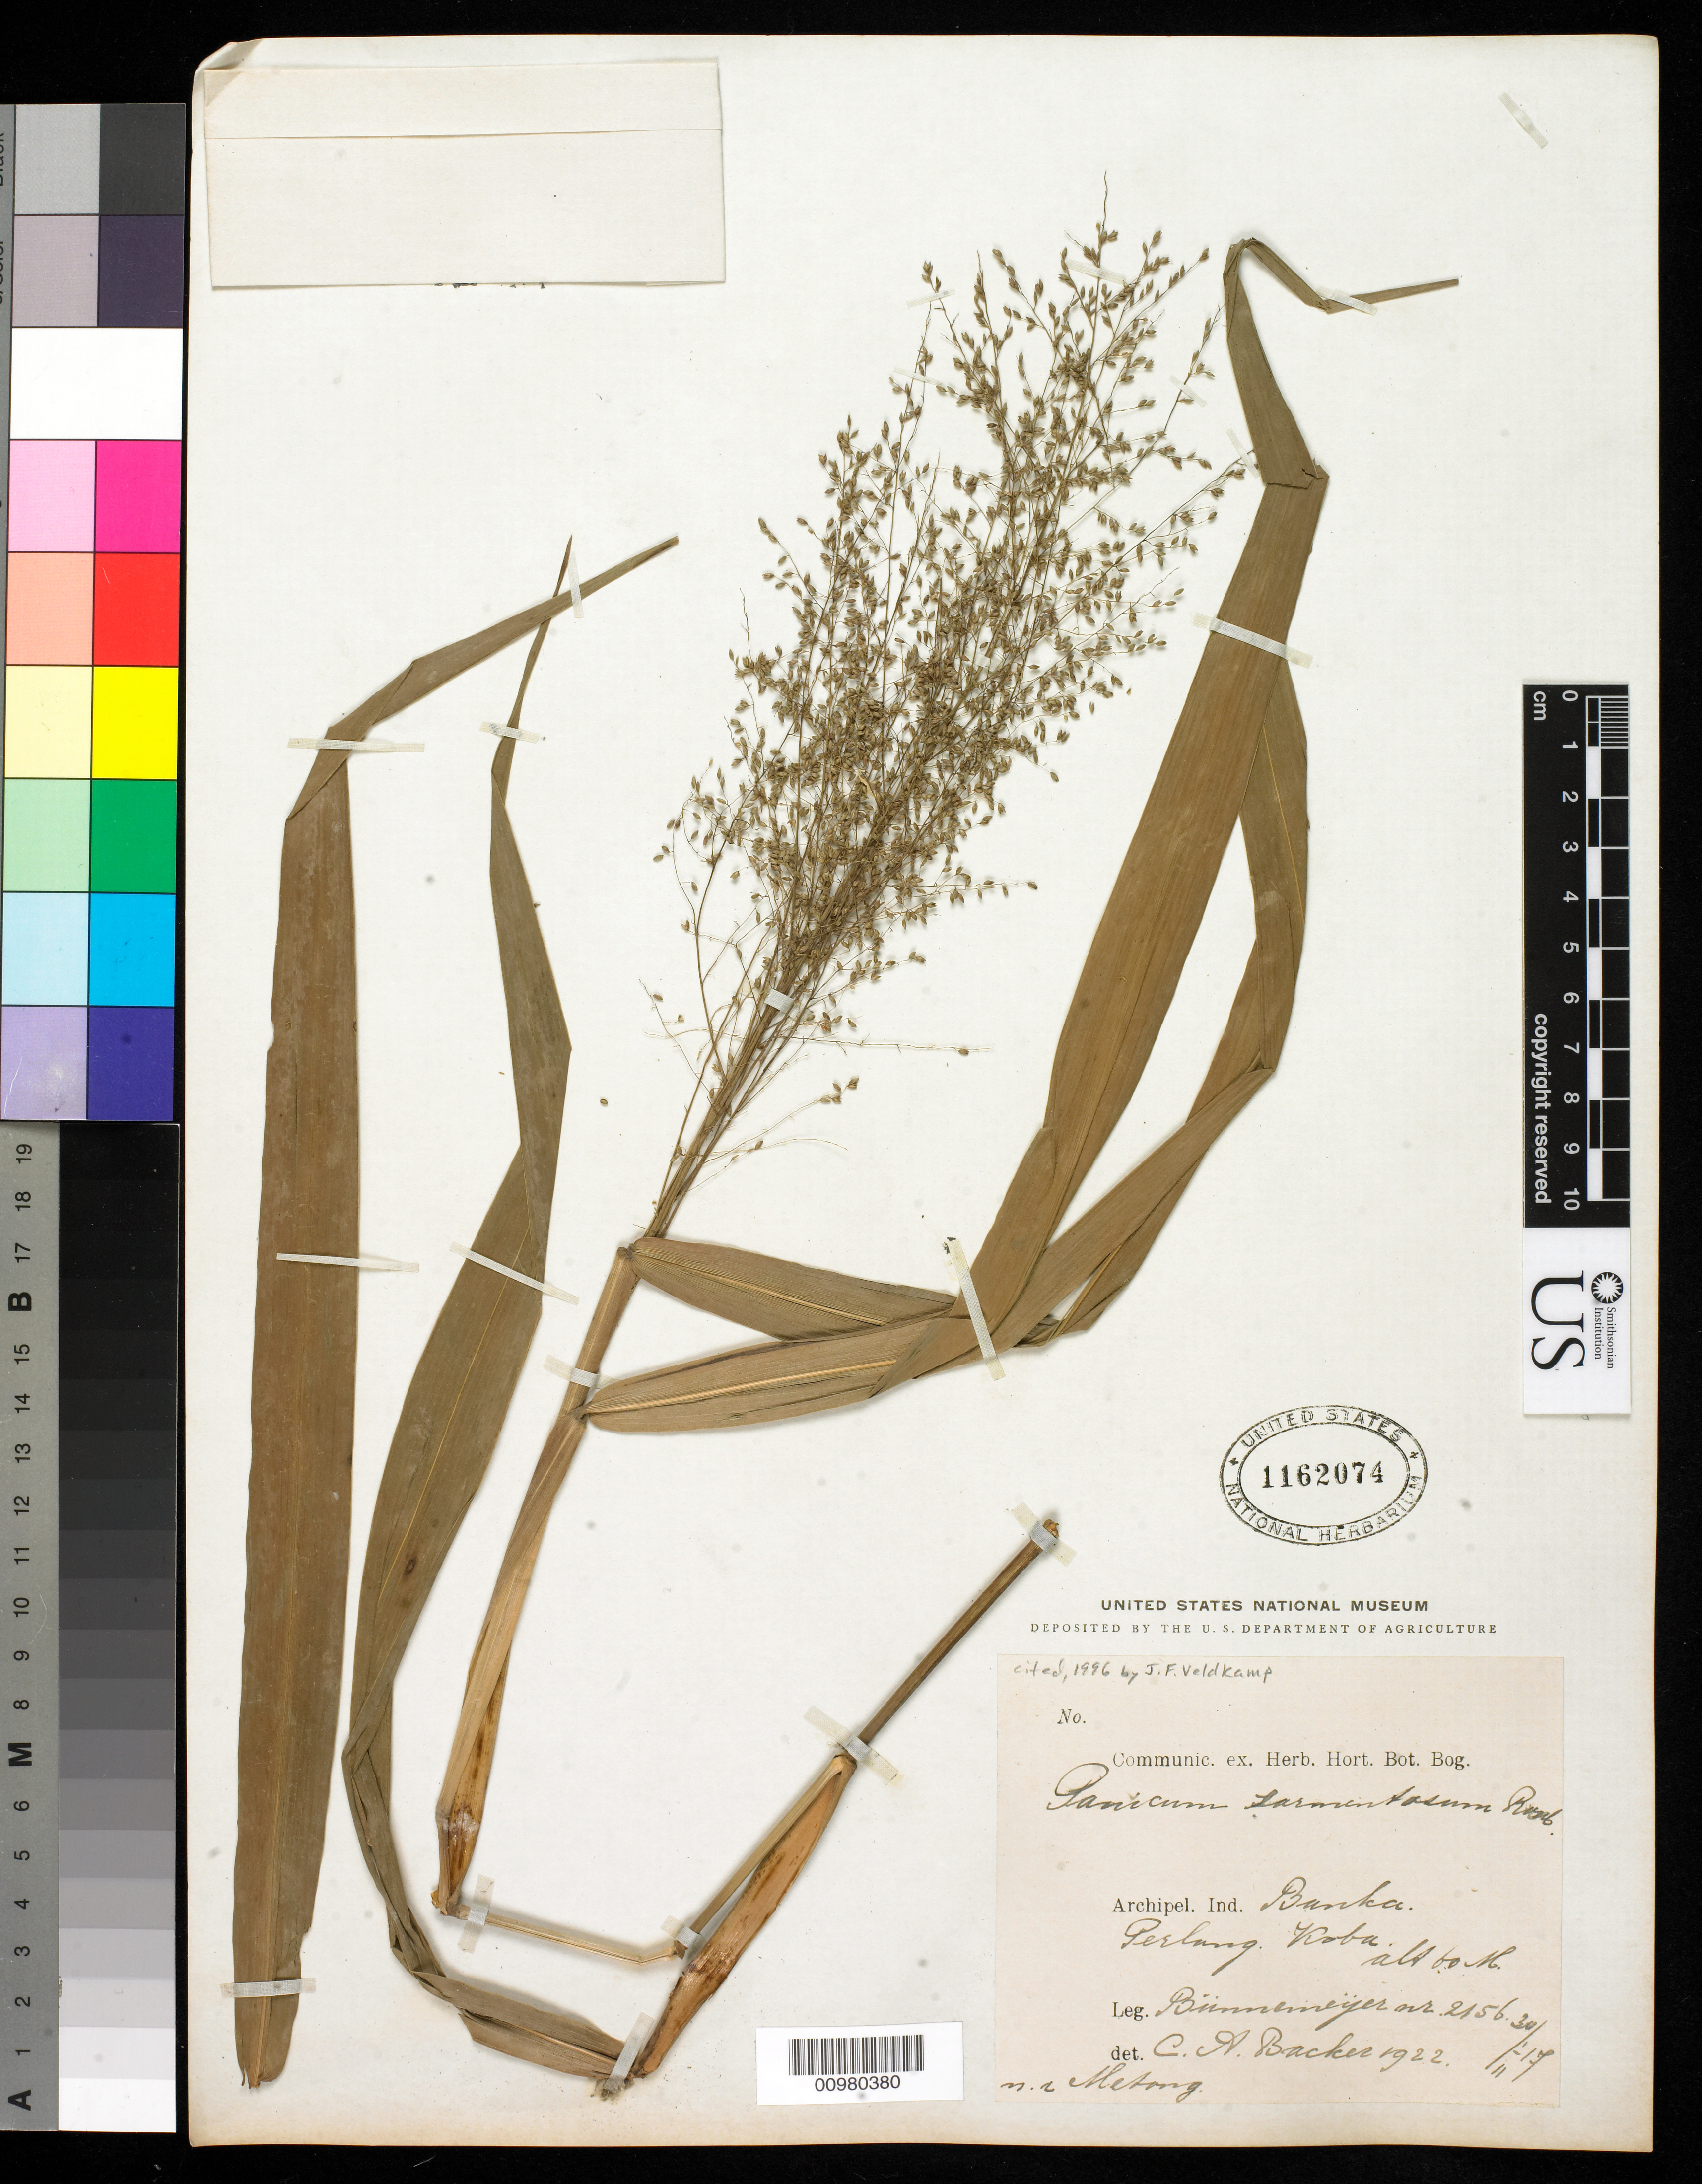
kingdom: Plantae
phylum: Tracheophyta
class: Liliopsida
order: Poales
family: Poaceae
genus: Panicum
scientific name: Panicum sarmentosum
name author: Roxb.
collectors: Bunnemeyer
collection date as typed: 30 Nov 1917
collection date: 1917-11-30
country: Indonesia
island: Island Unknown or uncertain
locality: (non-English) Bunka. Perlang. Koba.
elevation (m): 60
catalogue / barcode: US 1162074